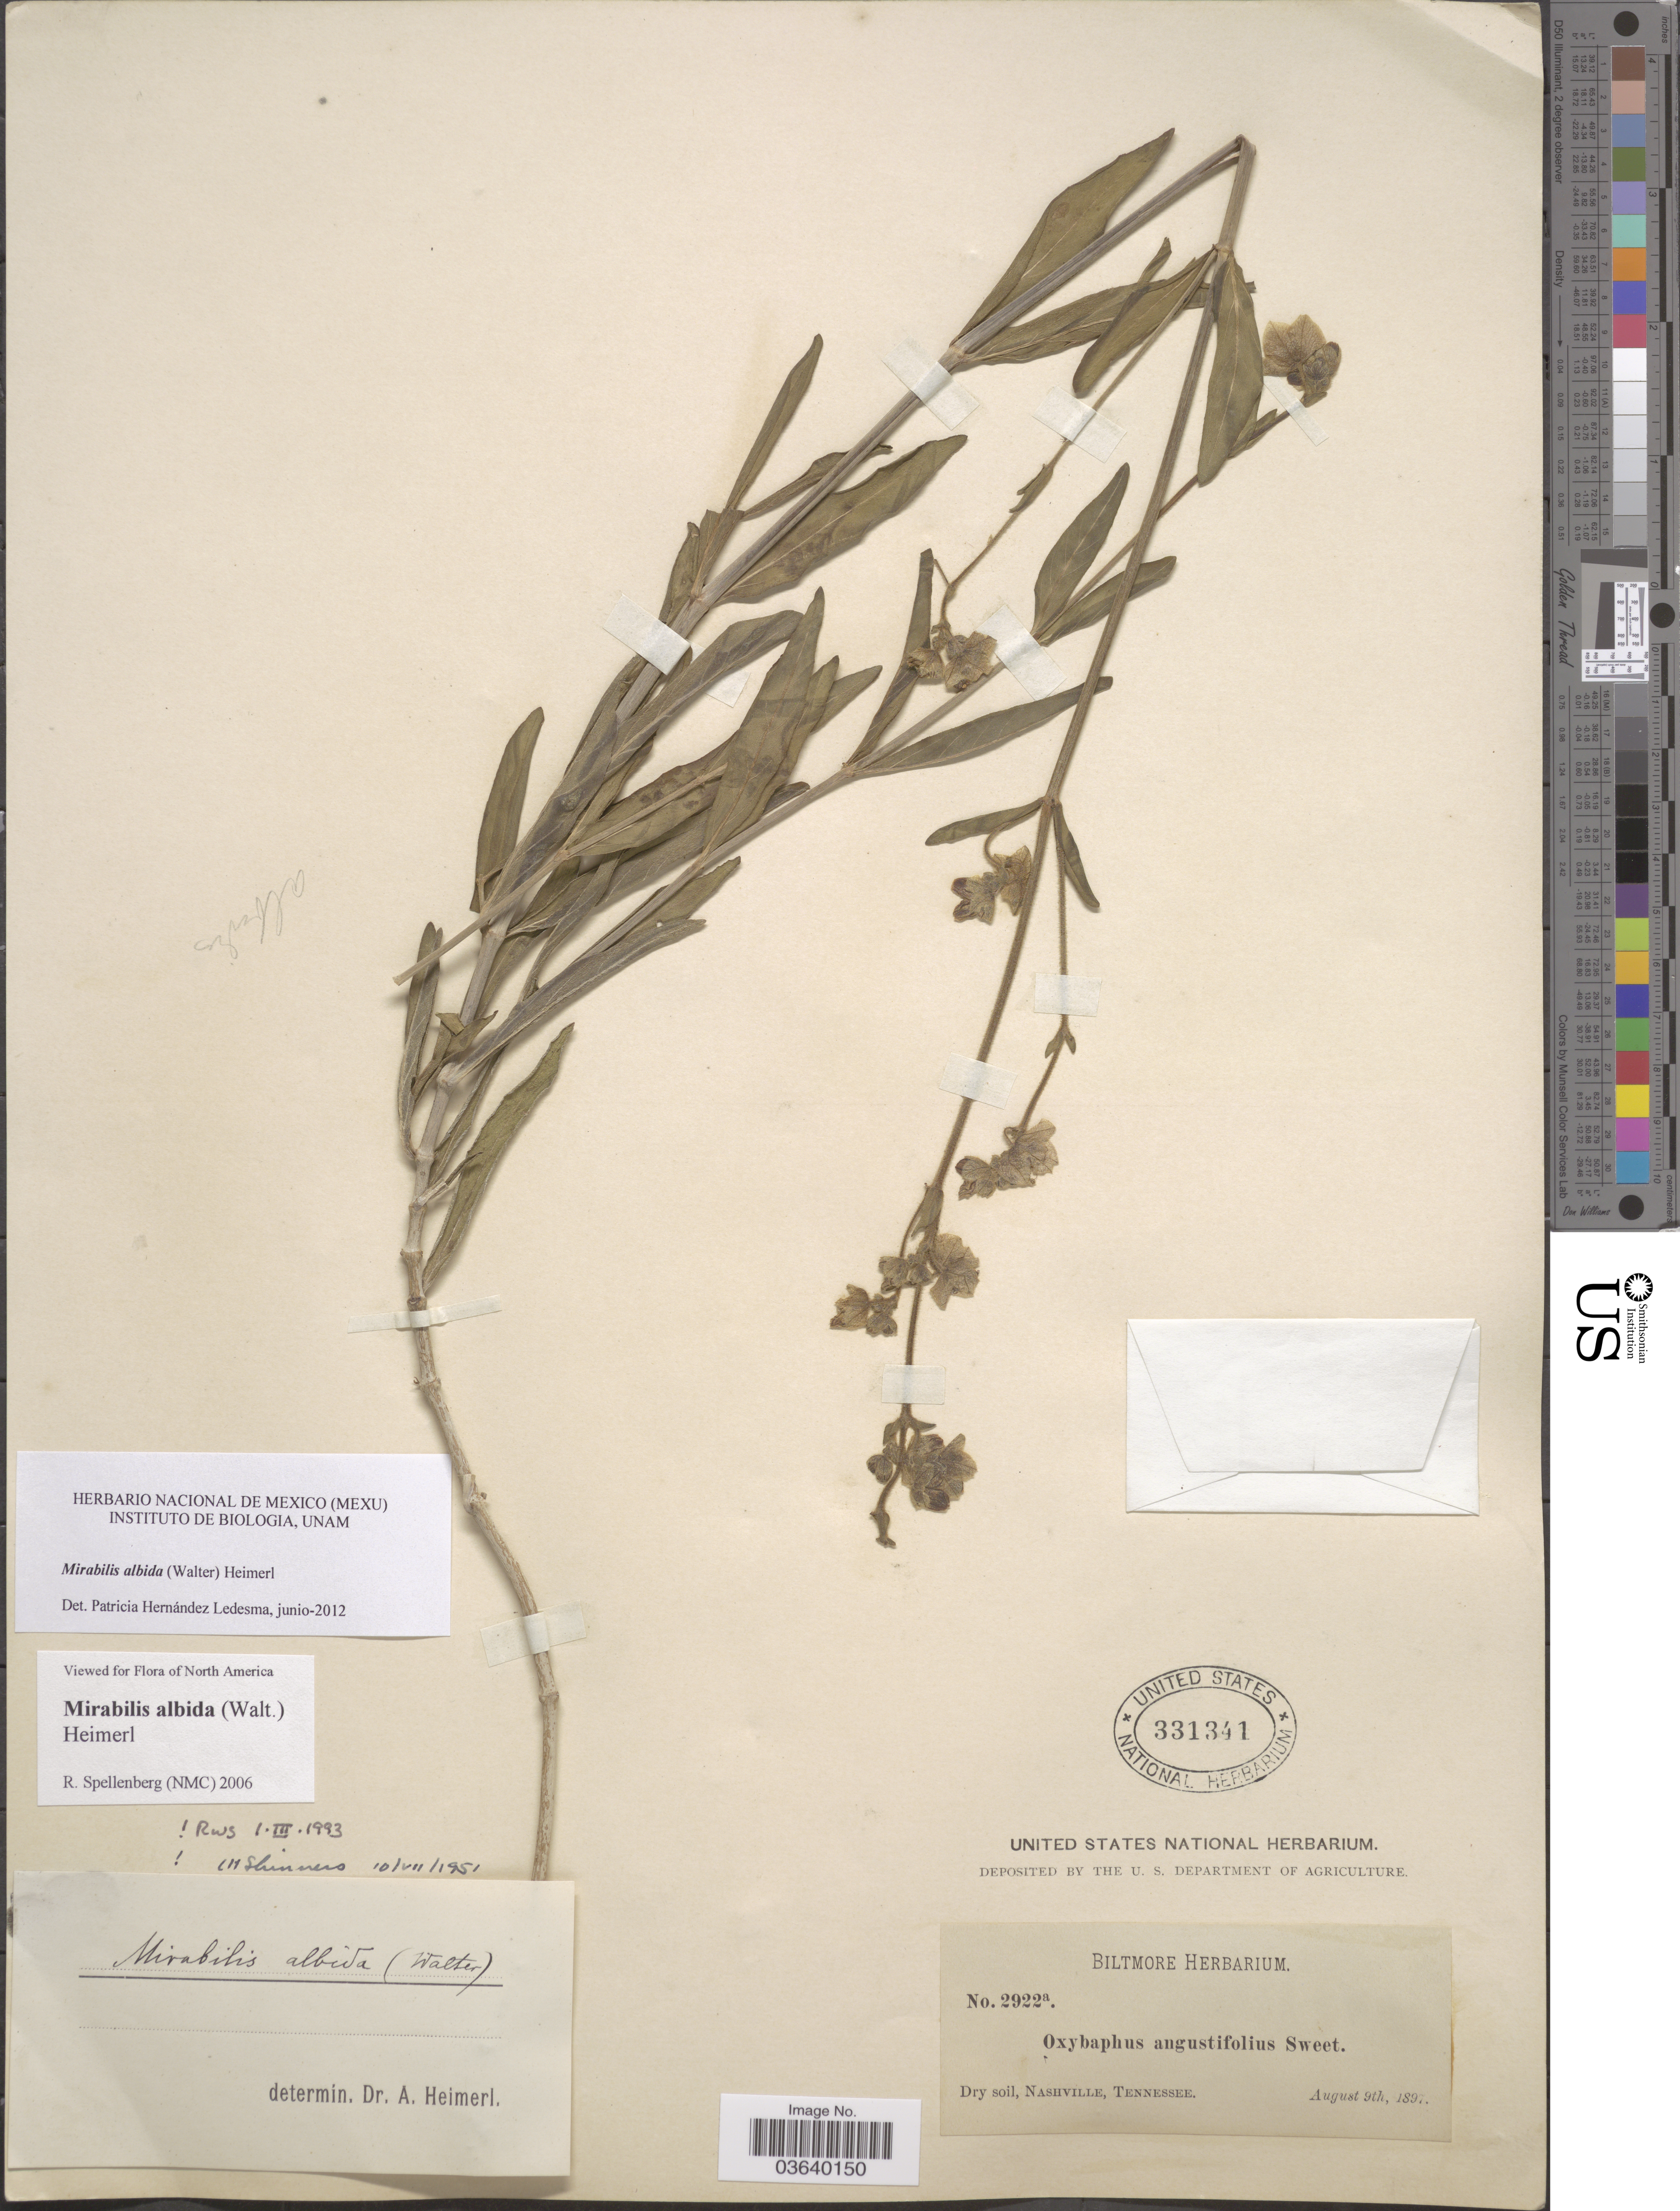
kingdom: Plantae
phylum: Tracheophyta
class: Magnoliopsida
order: Caryophyllales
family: Nyctaginaceae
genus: Mirabilis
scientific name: Mirabilis albida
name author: (Walter) Heimerl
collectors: ex herb. Biltmore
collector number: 2922a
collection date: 1897-08-09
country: United States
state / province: Tennessee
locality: Nashville.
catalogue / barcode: US 331341